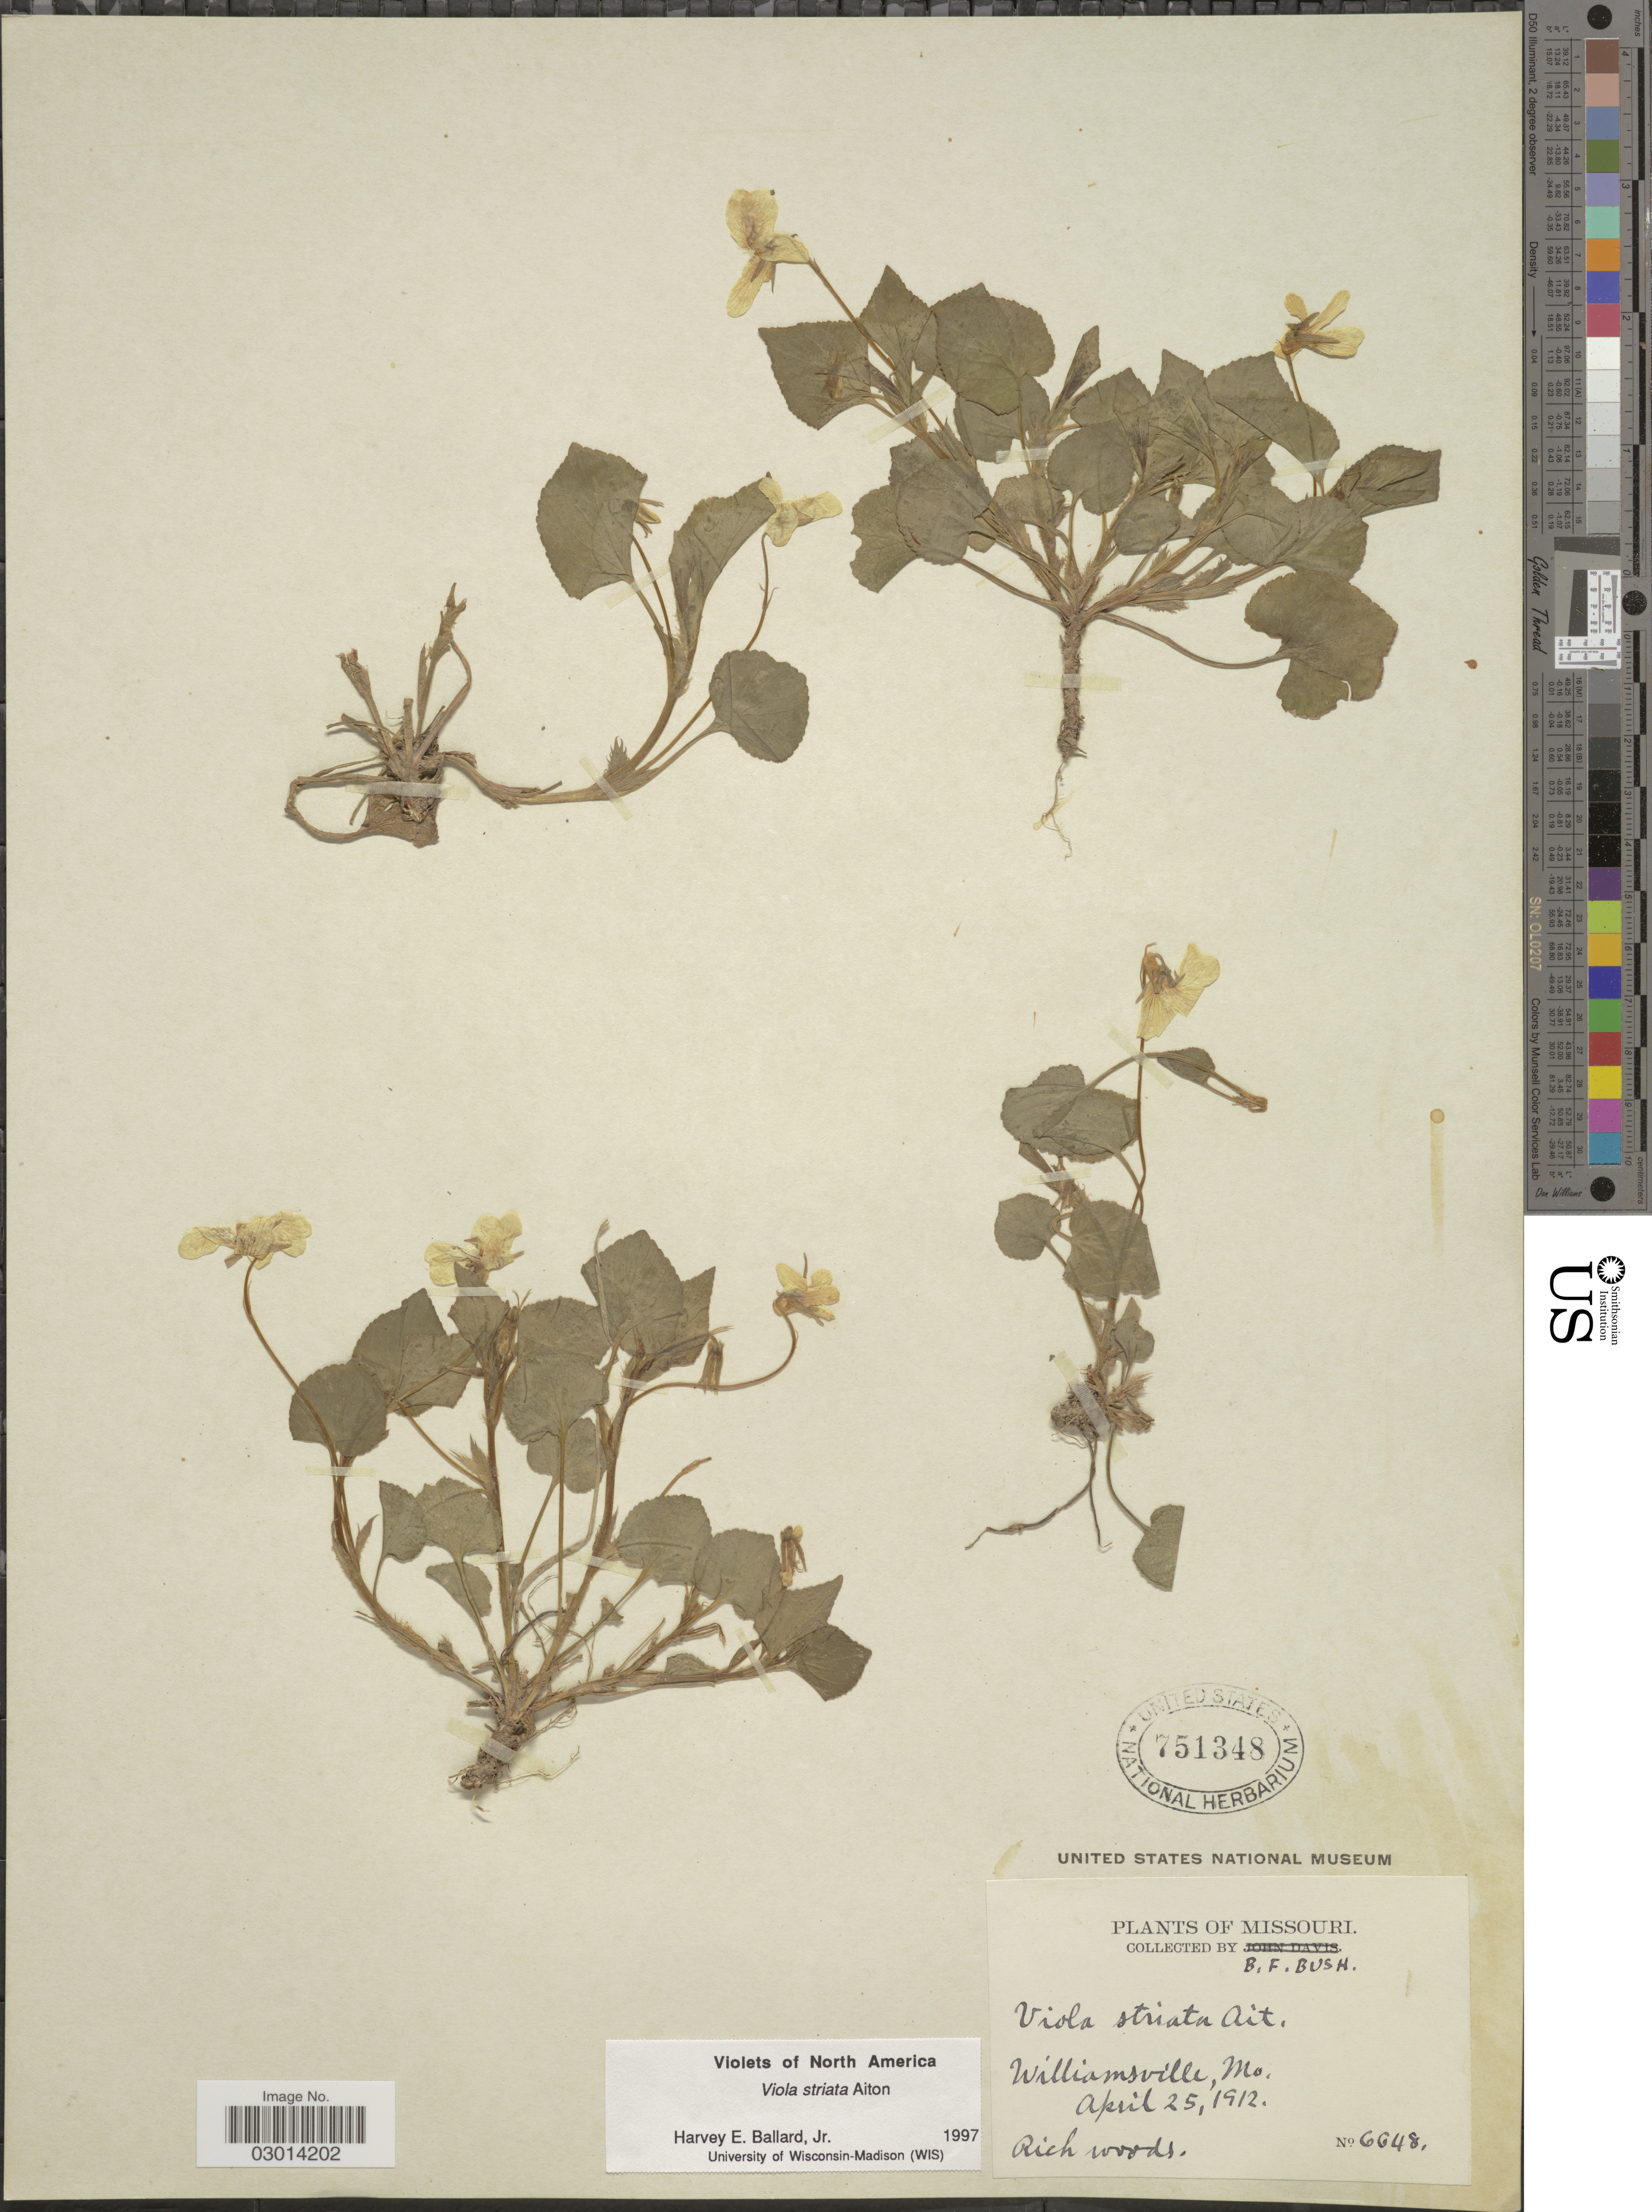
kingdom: Plantae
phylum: Tracheophyta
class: Magnoliopsida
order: Malpighiales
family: Violaceae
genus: Viola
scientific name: Viola rostrata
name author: Pursh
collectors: B. F. Bush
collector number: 6648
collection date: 1912-04-25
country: United States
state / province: Missouri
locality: Williamsville, Mo.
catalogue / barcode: US 751348